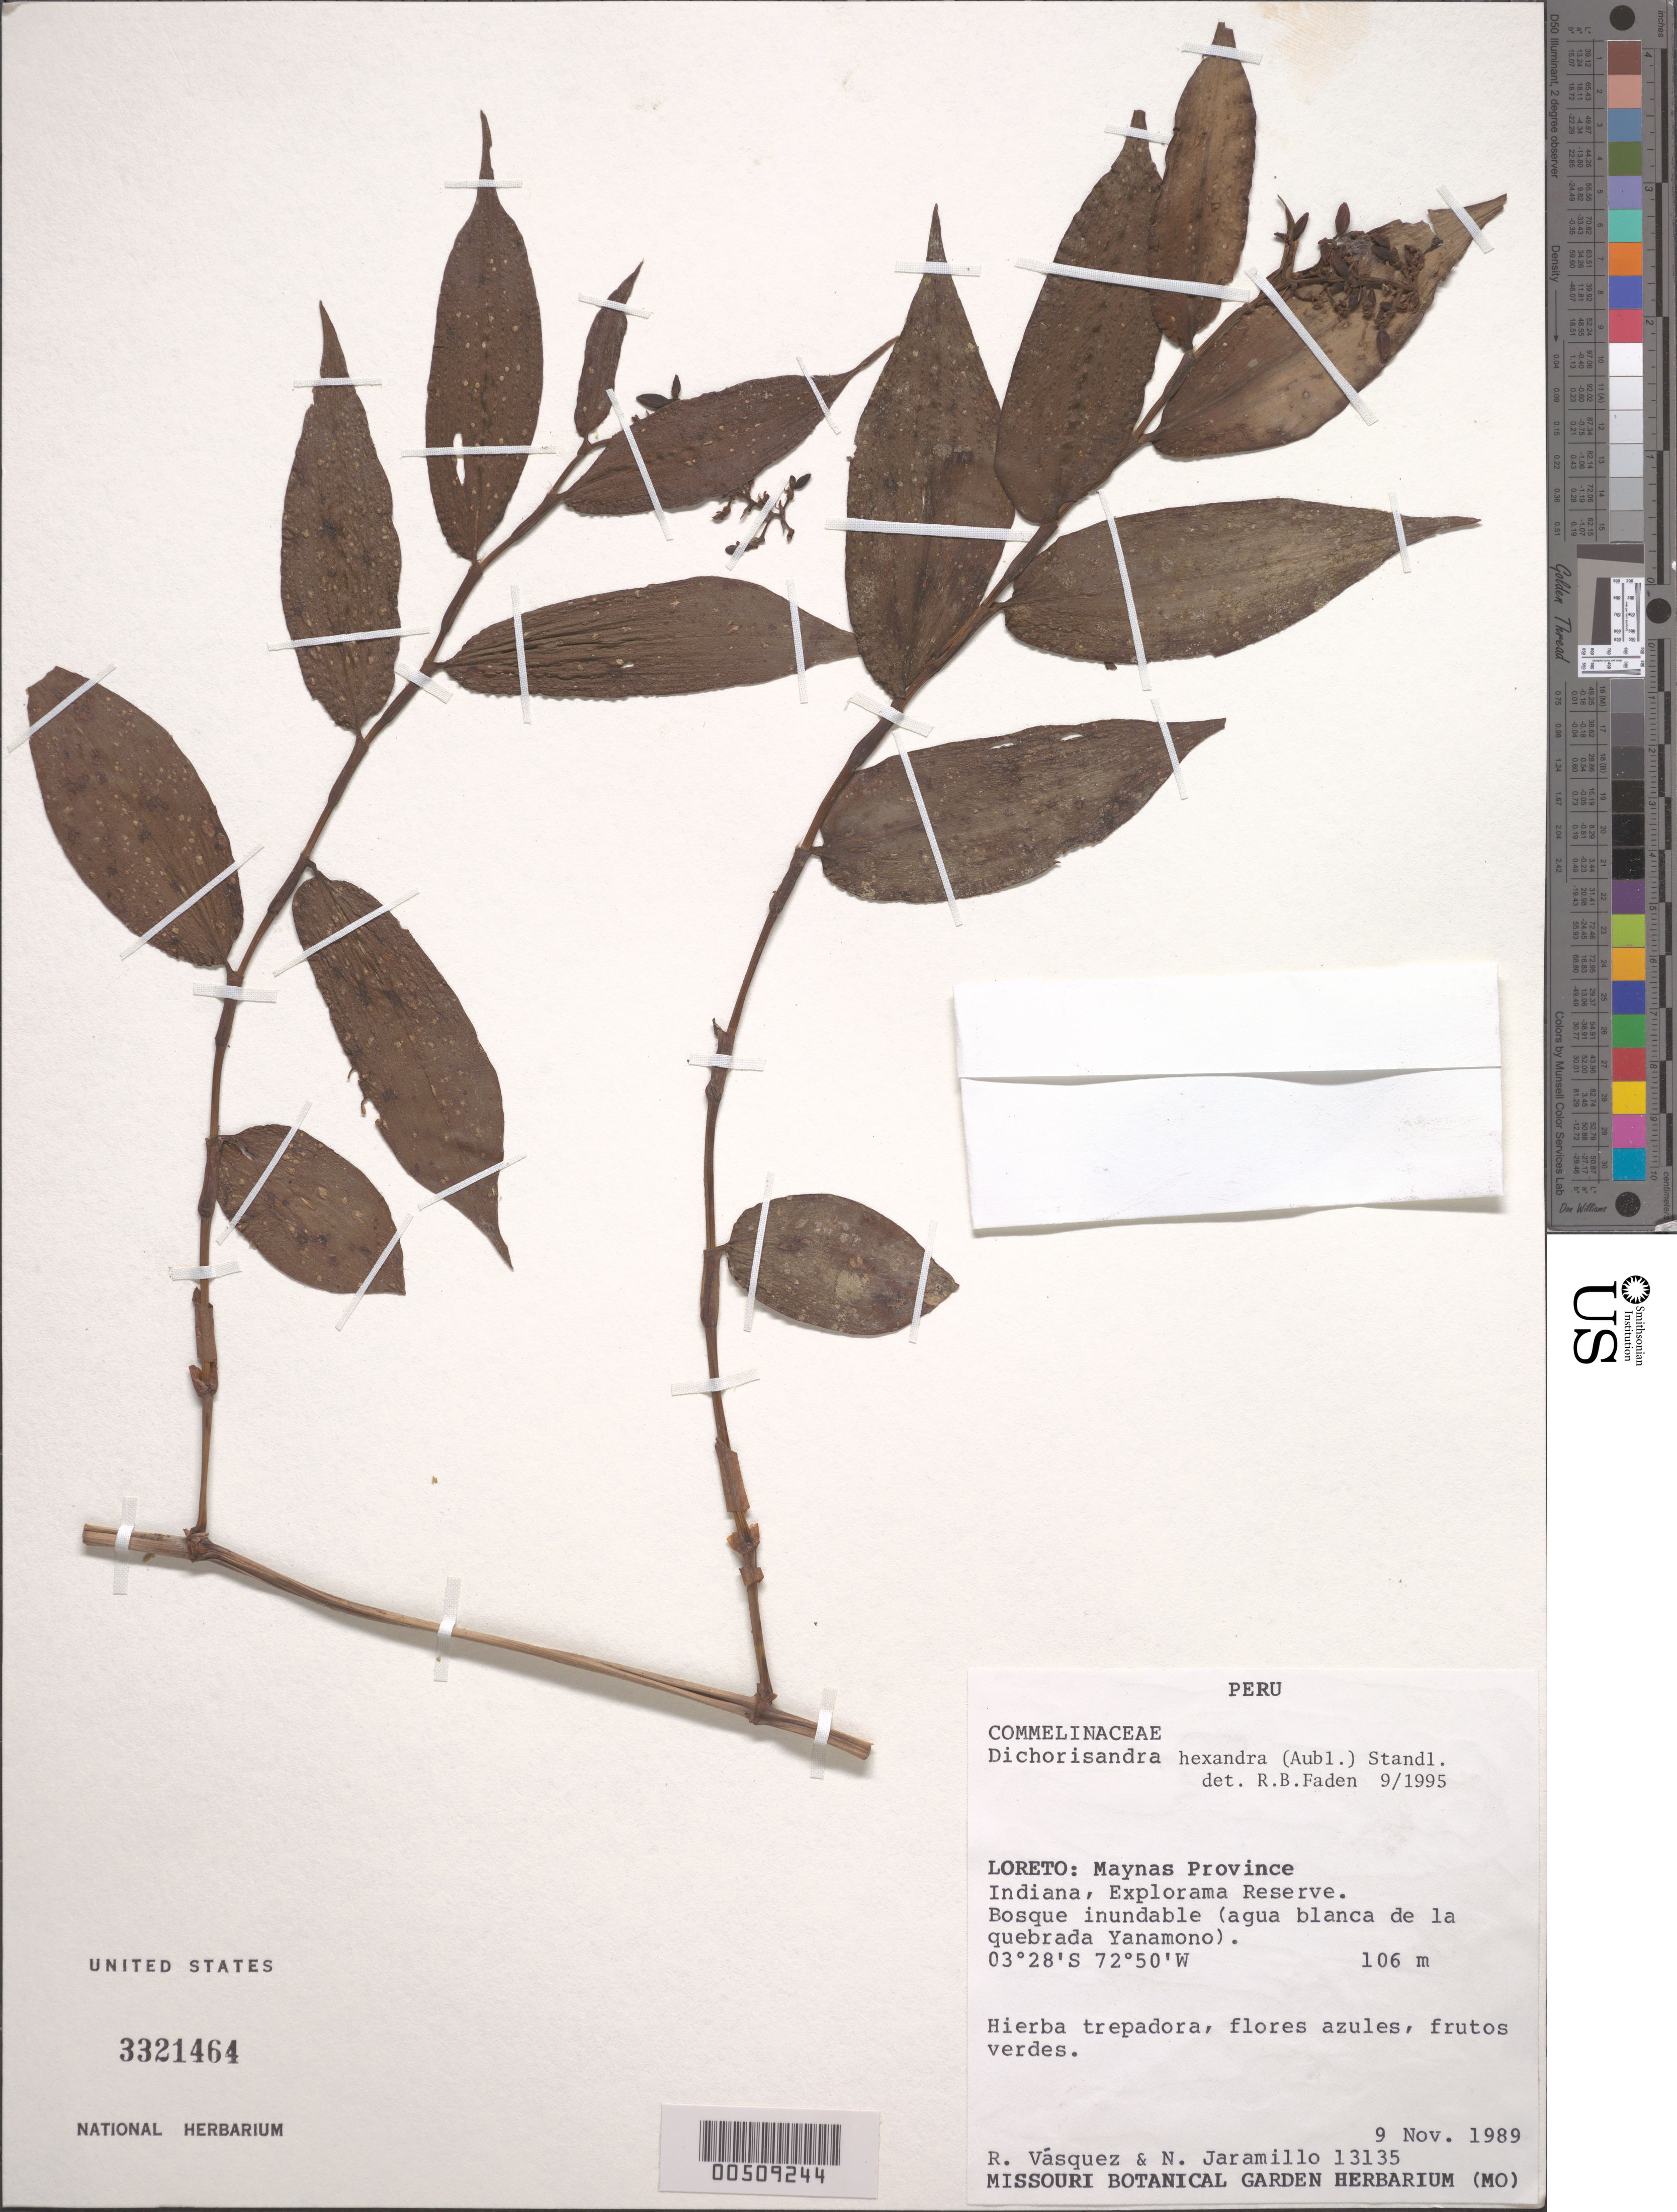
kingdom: Plantae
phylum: Tracheophyta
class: Liliopsida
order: Commelinales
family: Commelinaceae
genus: Dichorisandra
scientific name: Dichorisandra hexandra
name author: (Aubl.) Standl.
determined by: Faden, Robert B., (US), Smithsonian Institution - National Museum of Natural History (UNITED STATES)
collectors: R. Vasquez & N. Jaramillo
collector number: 13135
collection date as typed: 09 Nov 1989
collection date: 1989-11-09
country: Peru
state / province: Loreto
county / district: Maynas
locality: Maynas Province, Indiana, Explorama Reserve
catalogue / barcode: US 3321464